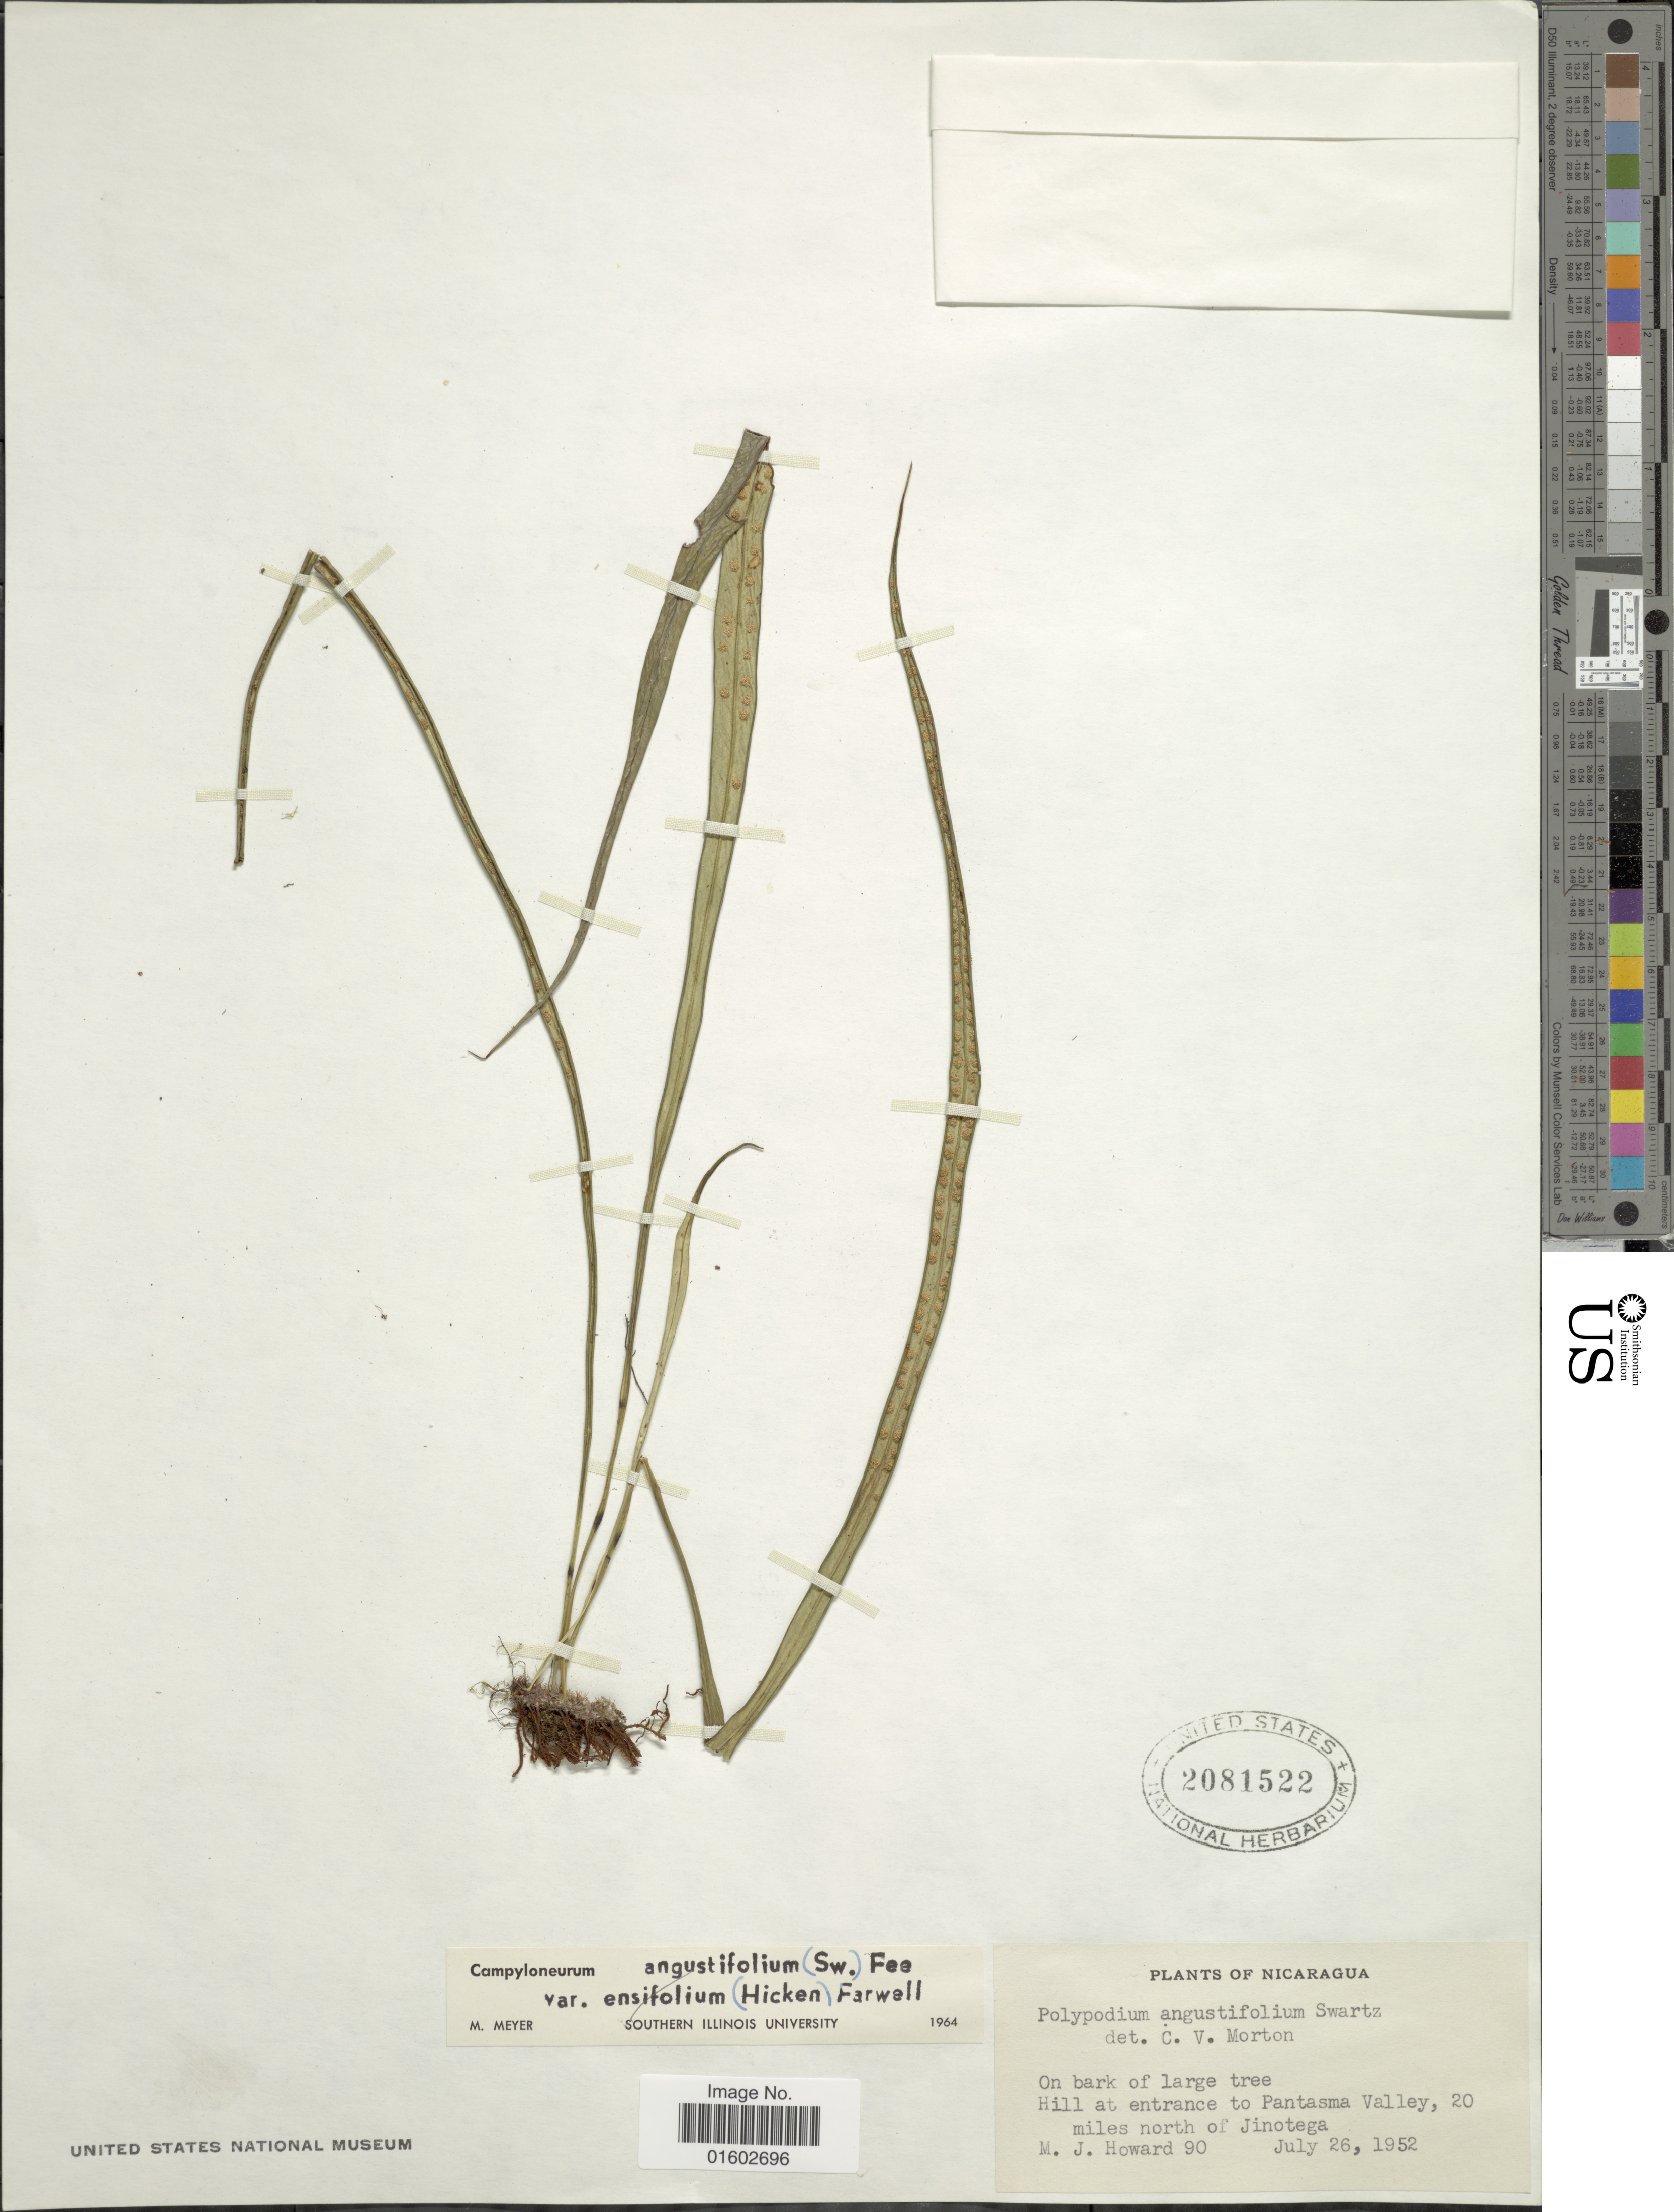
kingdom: Plantae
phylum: Tracheophyta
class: Polypodiopsida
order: Polypodiales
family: Polypodiaceae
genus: Campyloneurum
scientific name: Campyloneurum angustifolium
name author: (Sw.) Fée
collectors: M. Howard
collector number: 90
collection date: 1952-07-26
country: Nicaragua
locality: Hill at entrance to Pantasma Valley , 20 miles north of Jinotega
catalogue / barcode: US 2081522